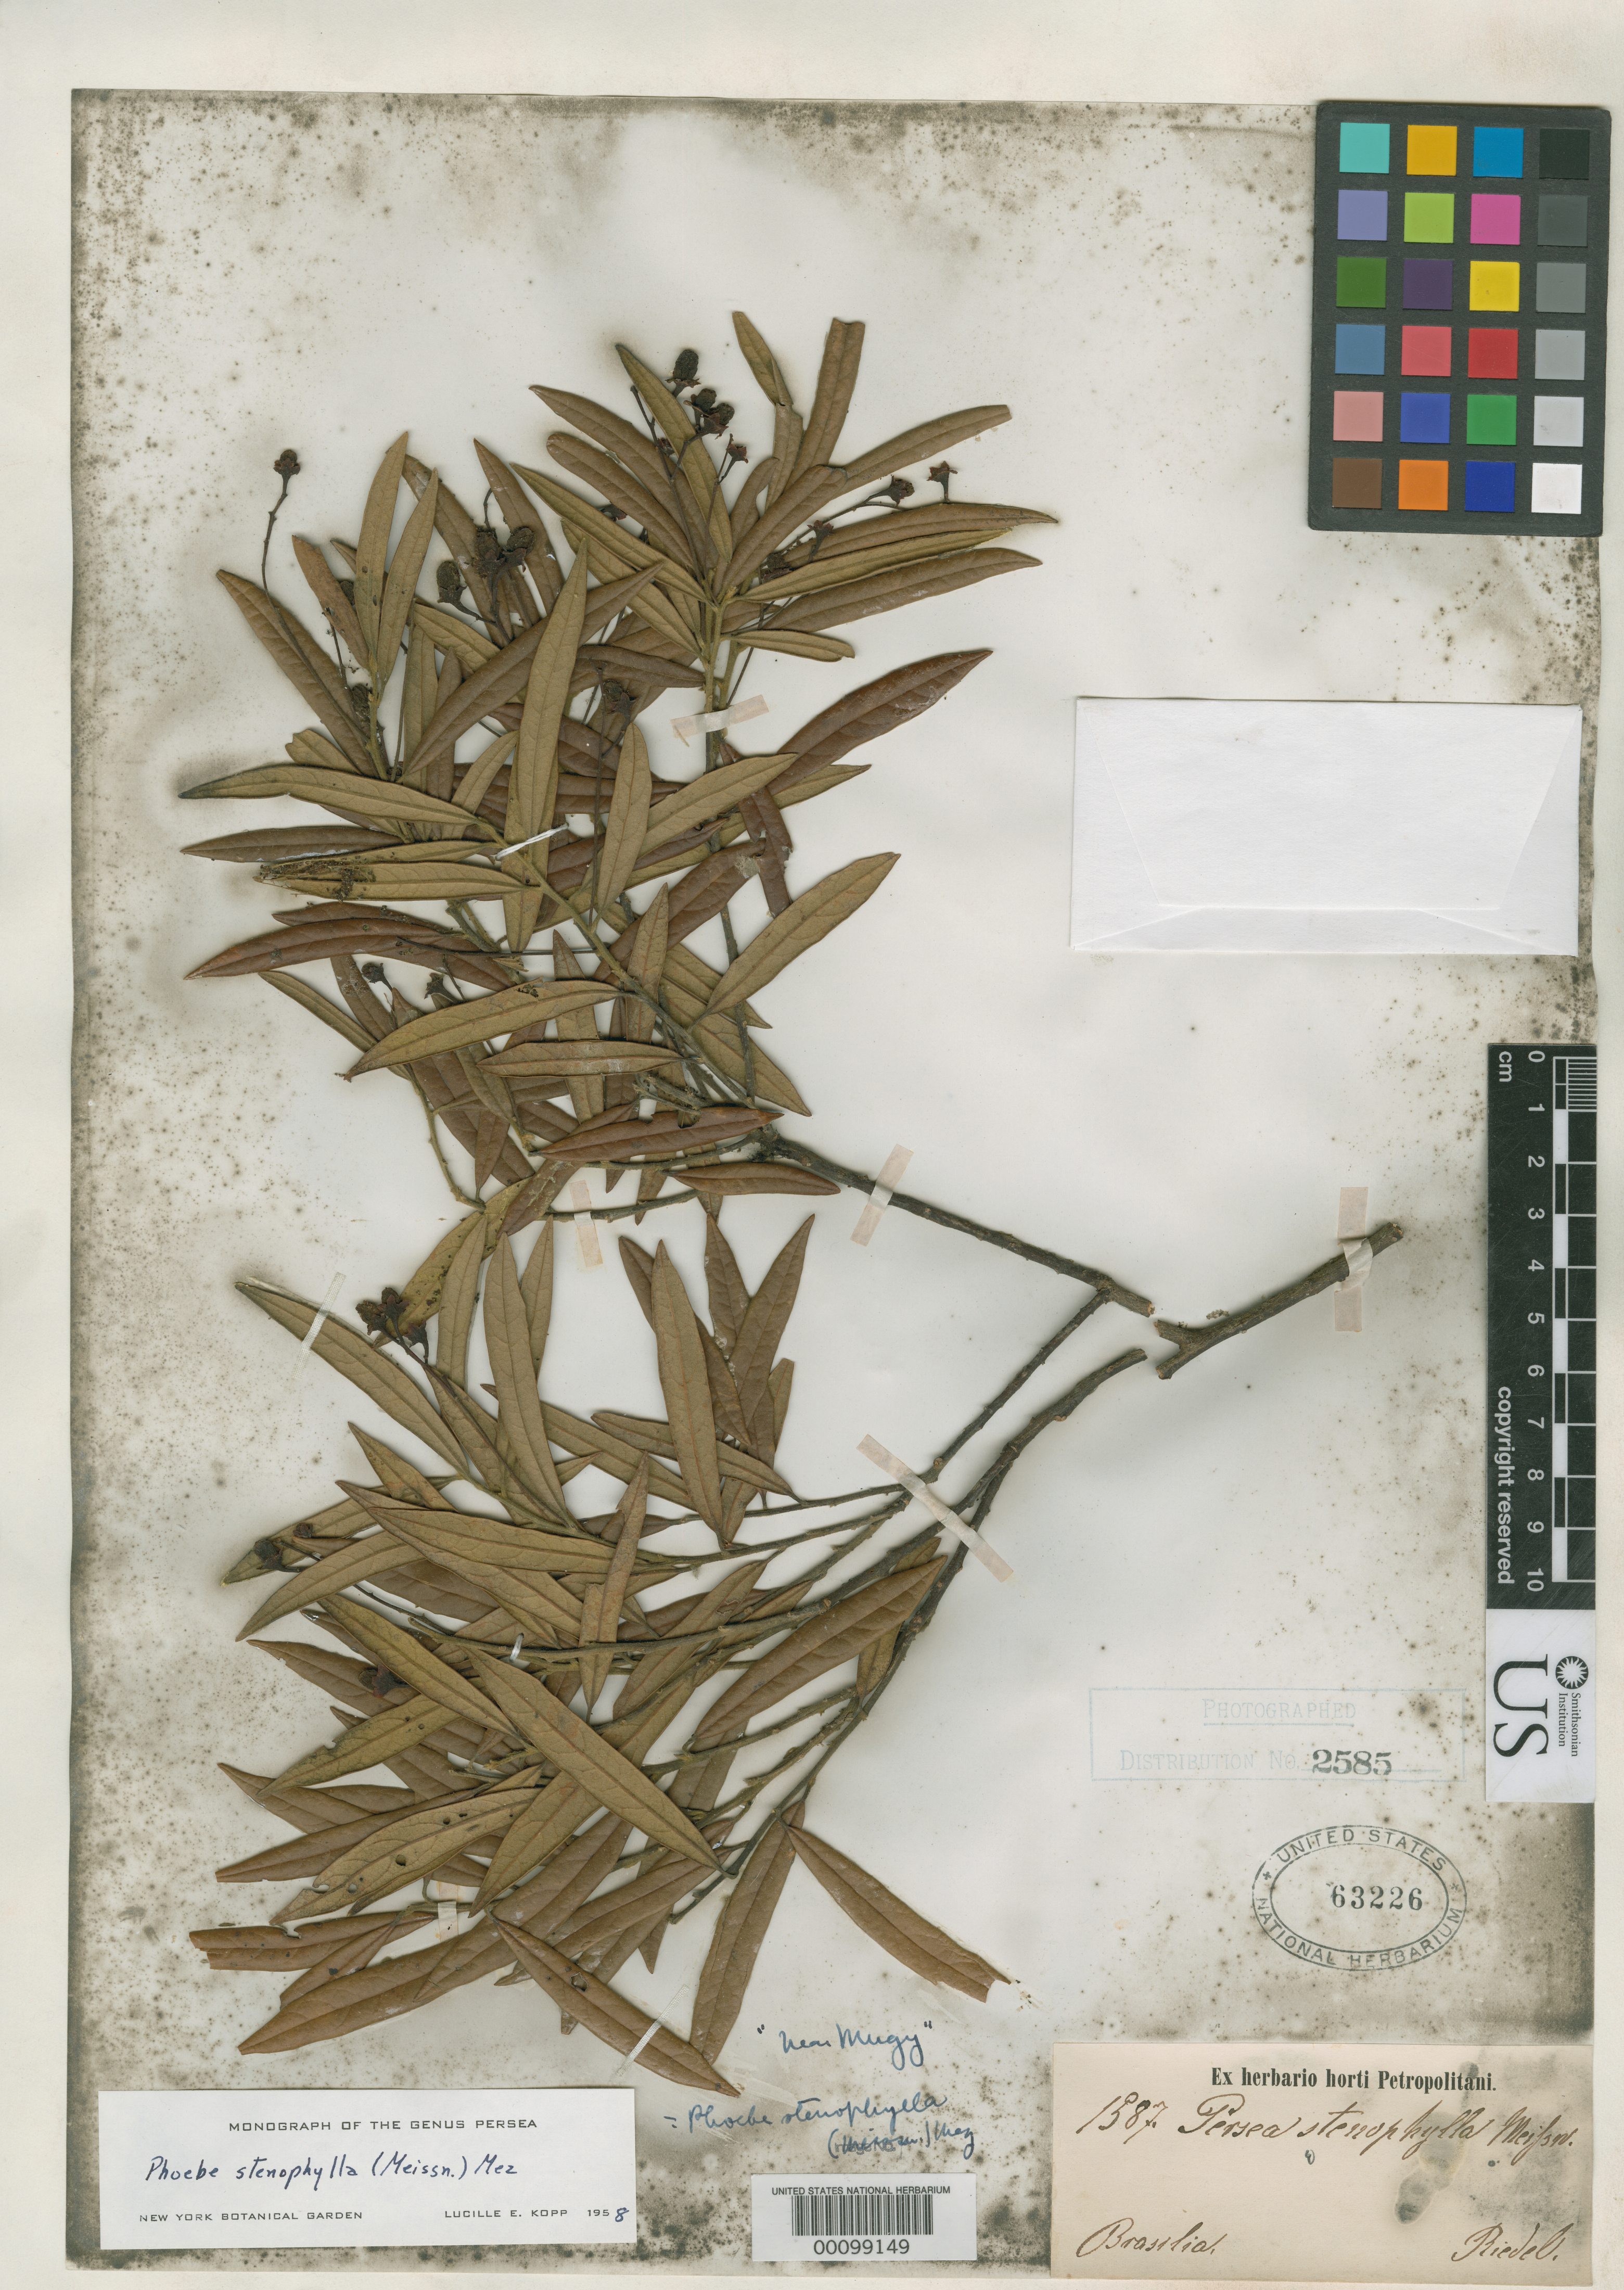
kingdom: Plantae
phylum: Tracheophyta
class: Magnoliopsida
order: Laurales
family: Lauraceae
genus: Persea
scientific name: Persea stenophylla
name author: Meisn. in DC.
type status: Isotype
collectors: L. Riedel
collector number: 1587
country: Brazil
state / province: Minas Gerais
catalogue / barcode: US 63226